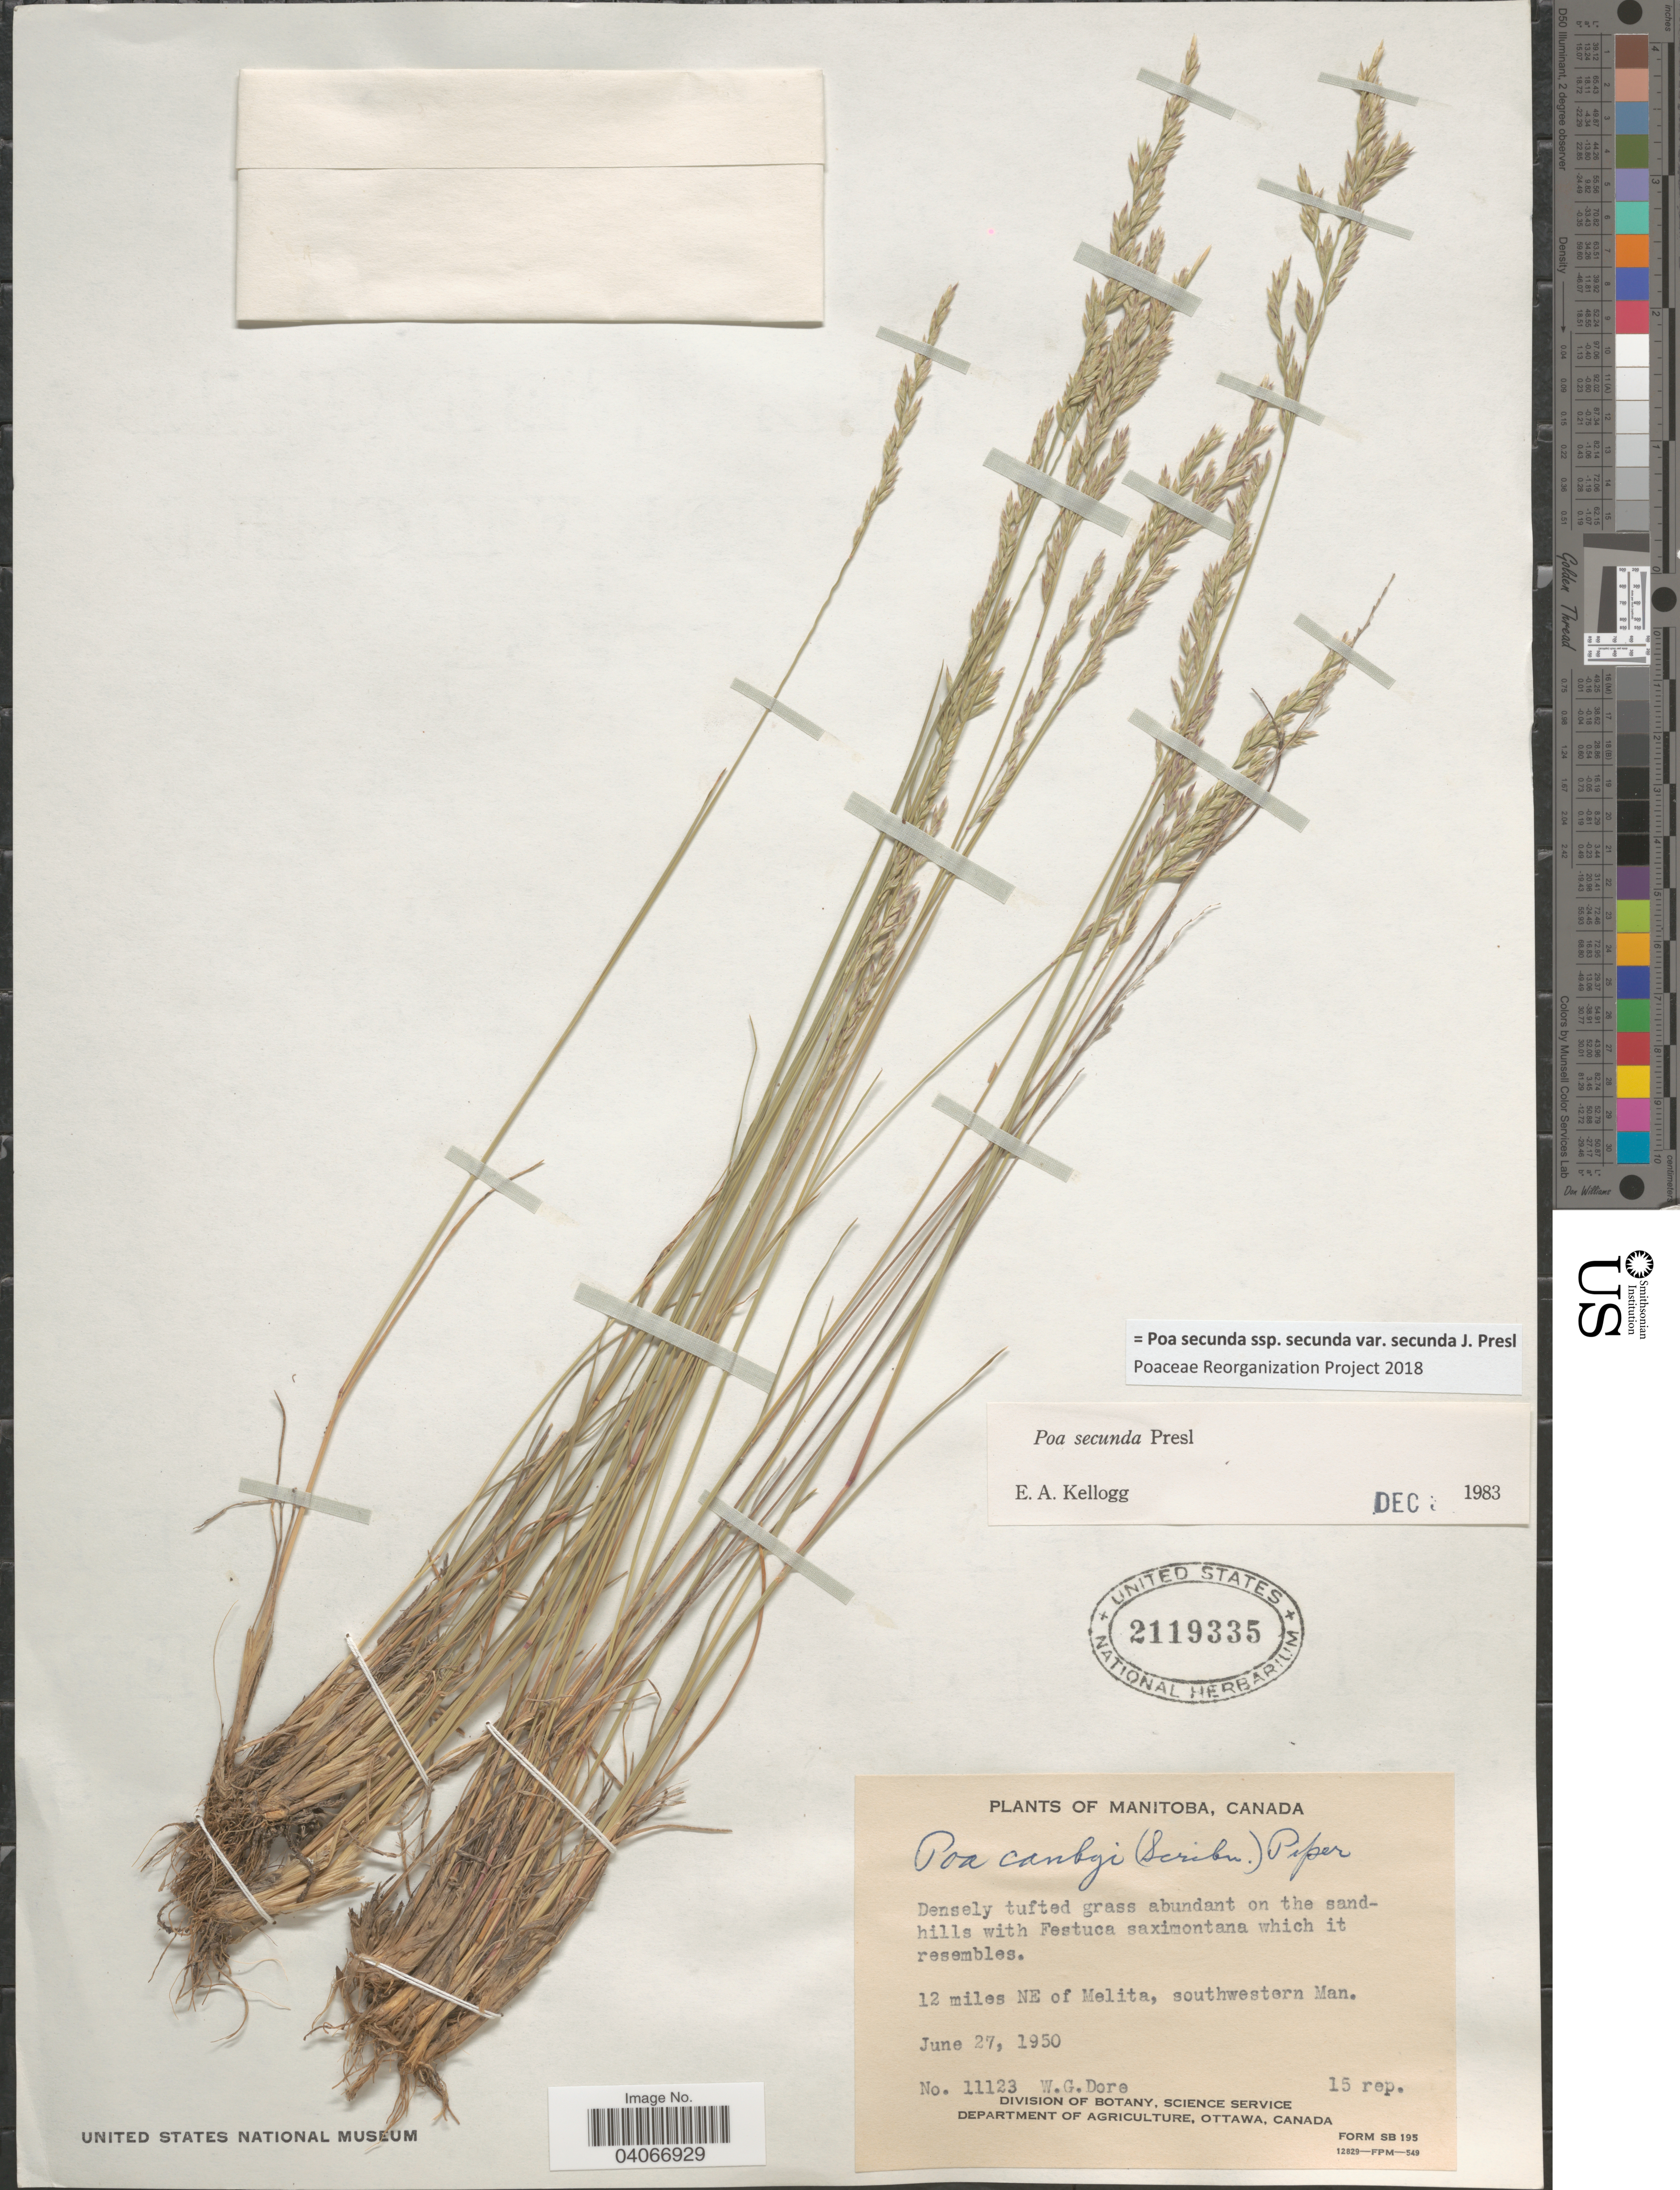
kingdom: Plantae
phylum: Tracheophyta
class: Liliopsida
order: Poales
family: Poaceae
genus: Poa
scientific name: Poa secunda subsp. secunda var. secunda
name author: J. Presl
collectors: W. Dore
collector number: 11123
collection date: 1950-06-27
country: Canada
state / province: Manitoba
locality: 12 miles NE of Melita, southwestern Man.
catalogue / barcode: US 2119335